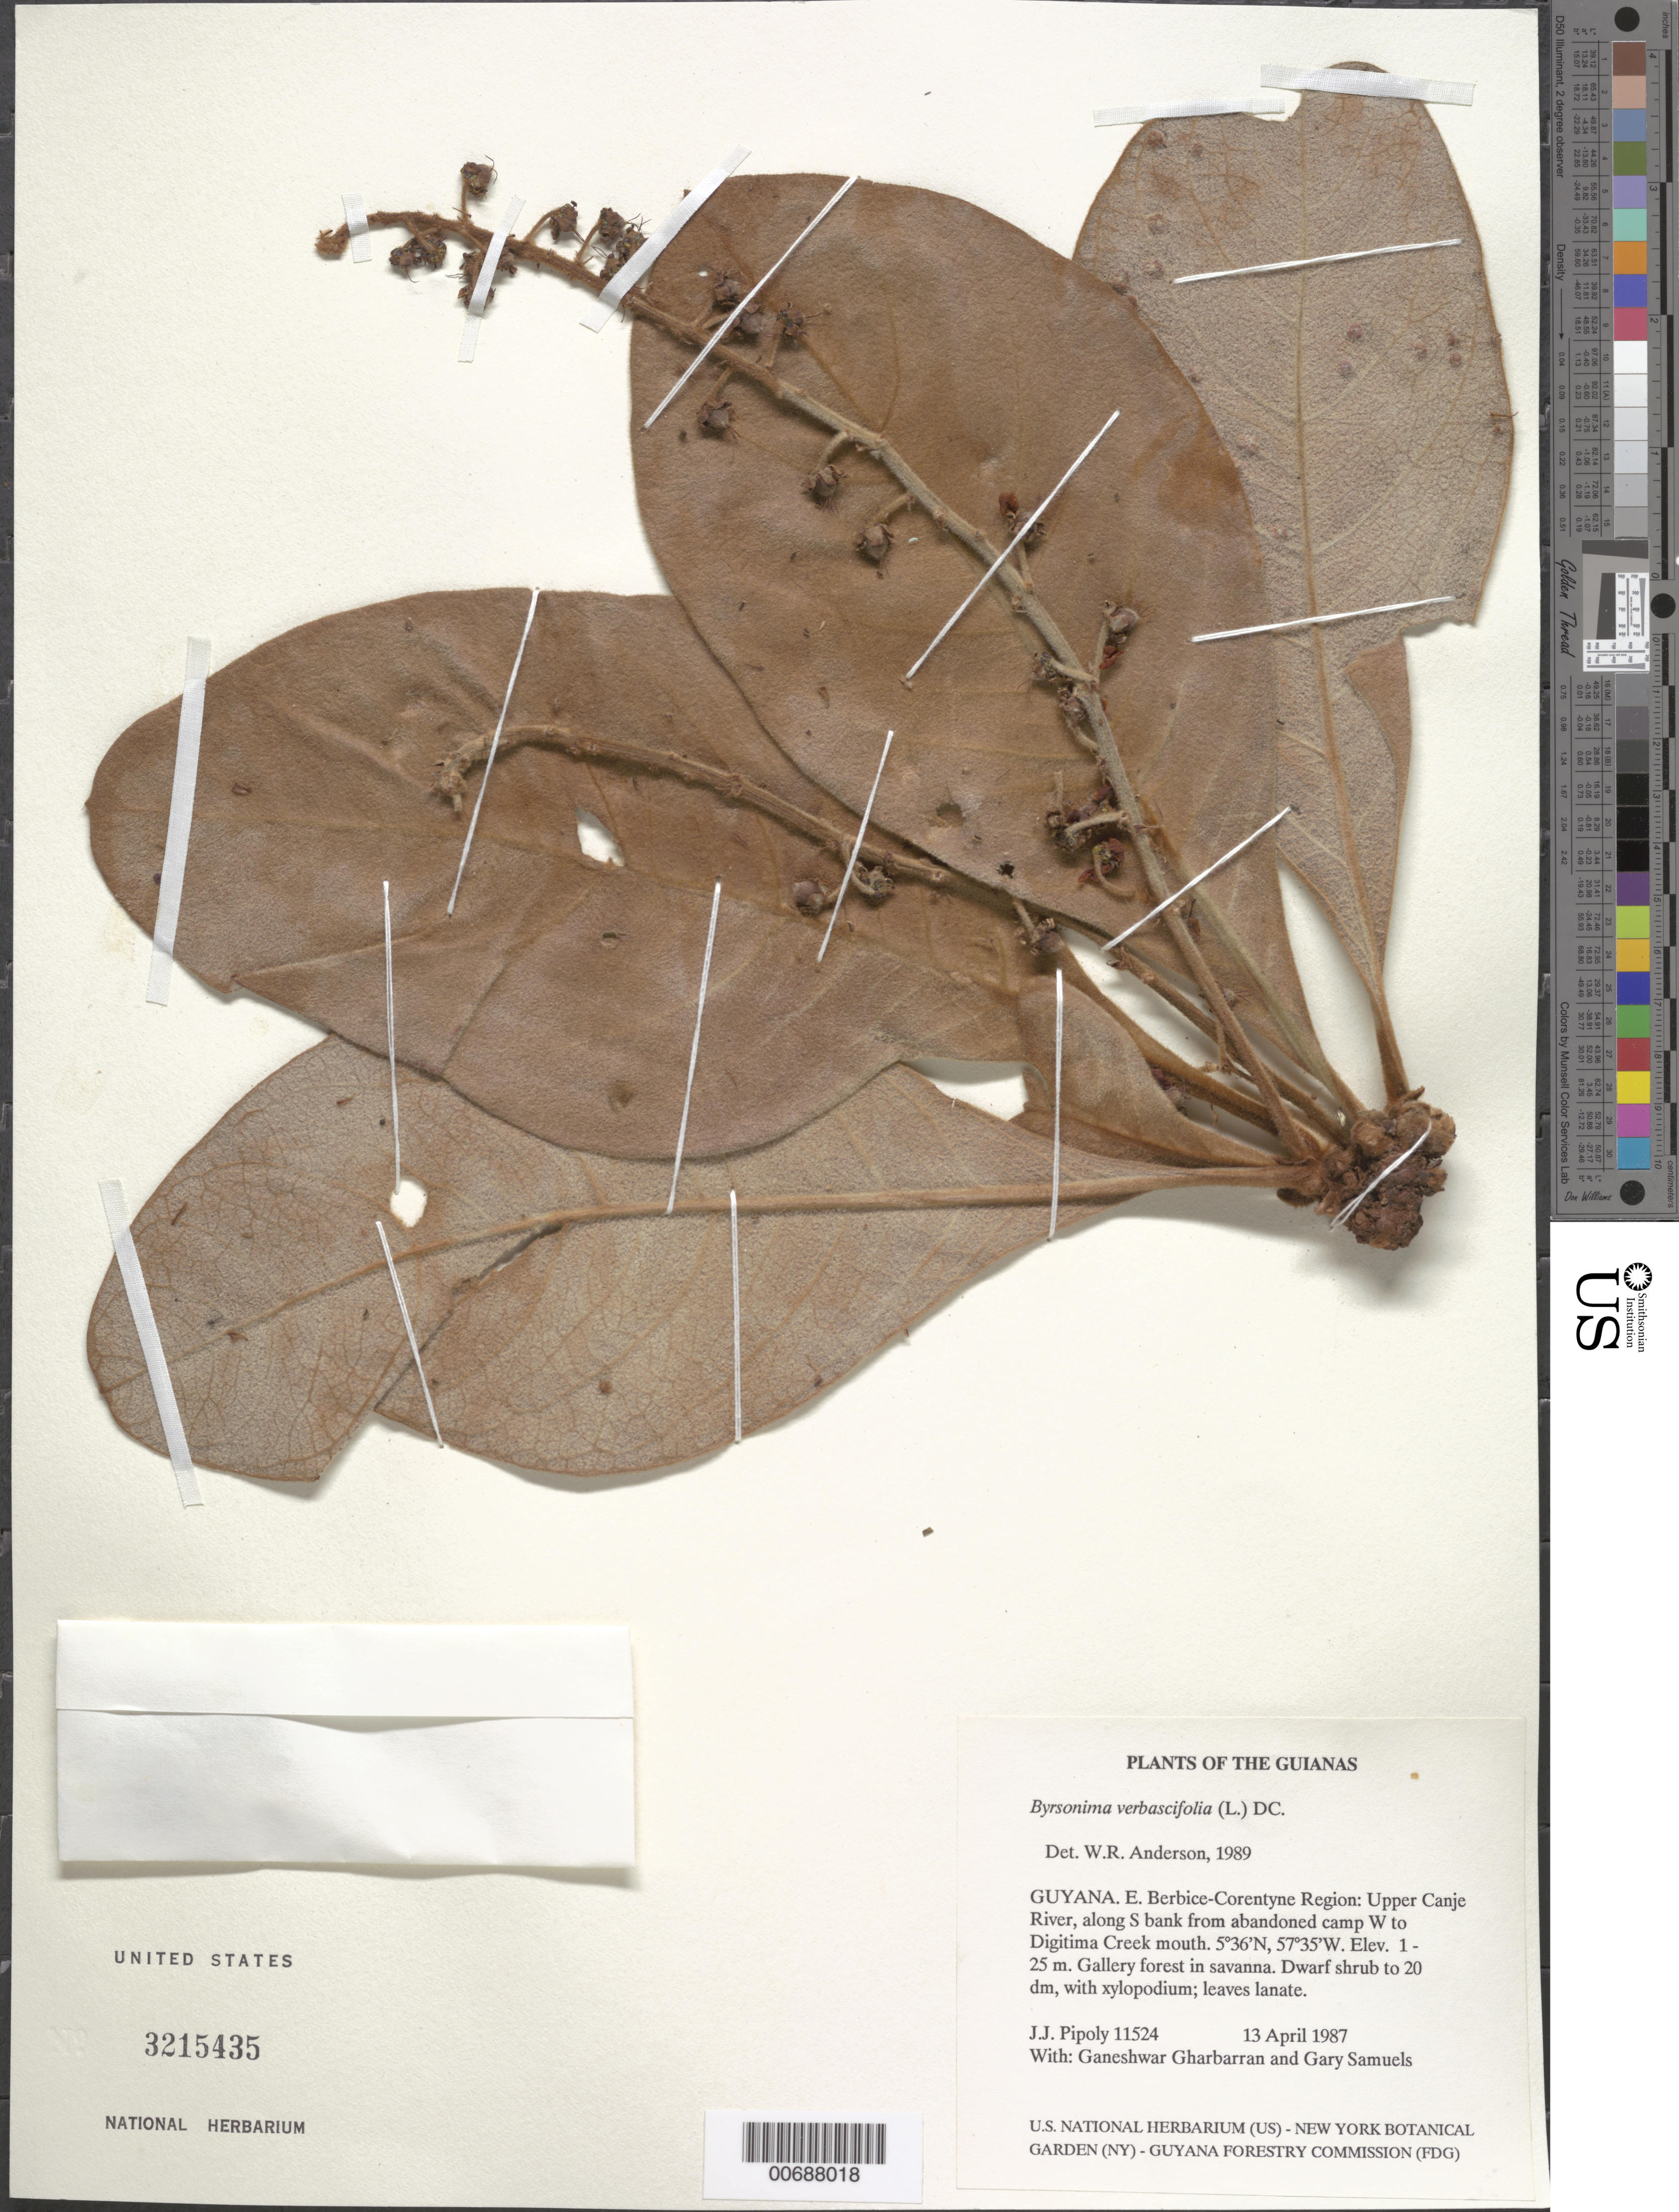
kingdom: Plantae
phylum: Tracheophyta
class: Magnoliopsida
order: Malpighiales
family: Malpighiaceae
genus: Byrsonima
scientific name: Byrsonima verbascifolia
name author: (L.) DC.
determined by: Anderson, W. R., (MICH), University of Michigan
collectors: J. J. Pipoly, G. Gharbarran & G. Samuels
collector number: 11524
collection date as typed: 13 April 1987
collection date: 1987-04-13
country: Guyana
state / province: E. Berbice-Corentyne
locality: Upper Canje River, S bank from abandoned Amerindian logging camp W to Digitima Cr. mouth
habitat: Gallery forest in savanna; Eperua and Parinari dominants, most plants covered with small, black, stinging ants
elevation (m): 1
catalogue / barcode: US 3215435